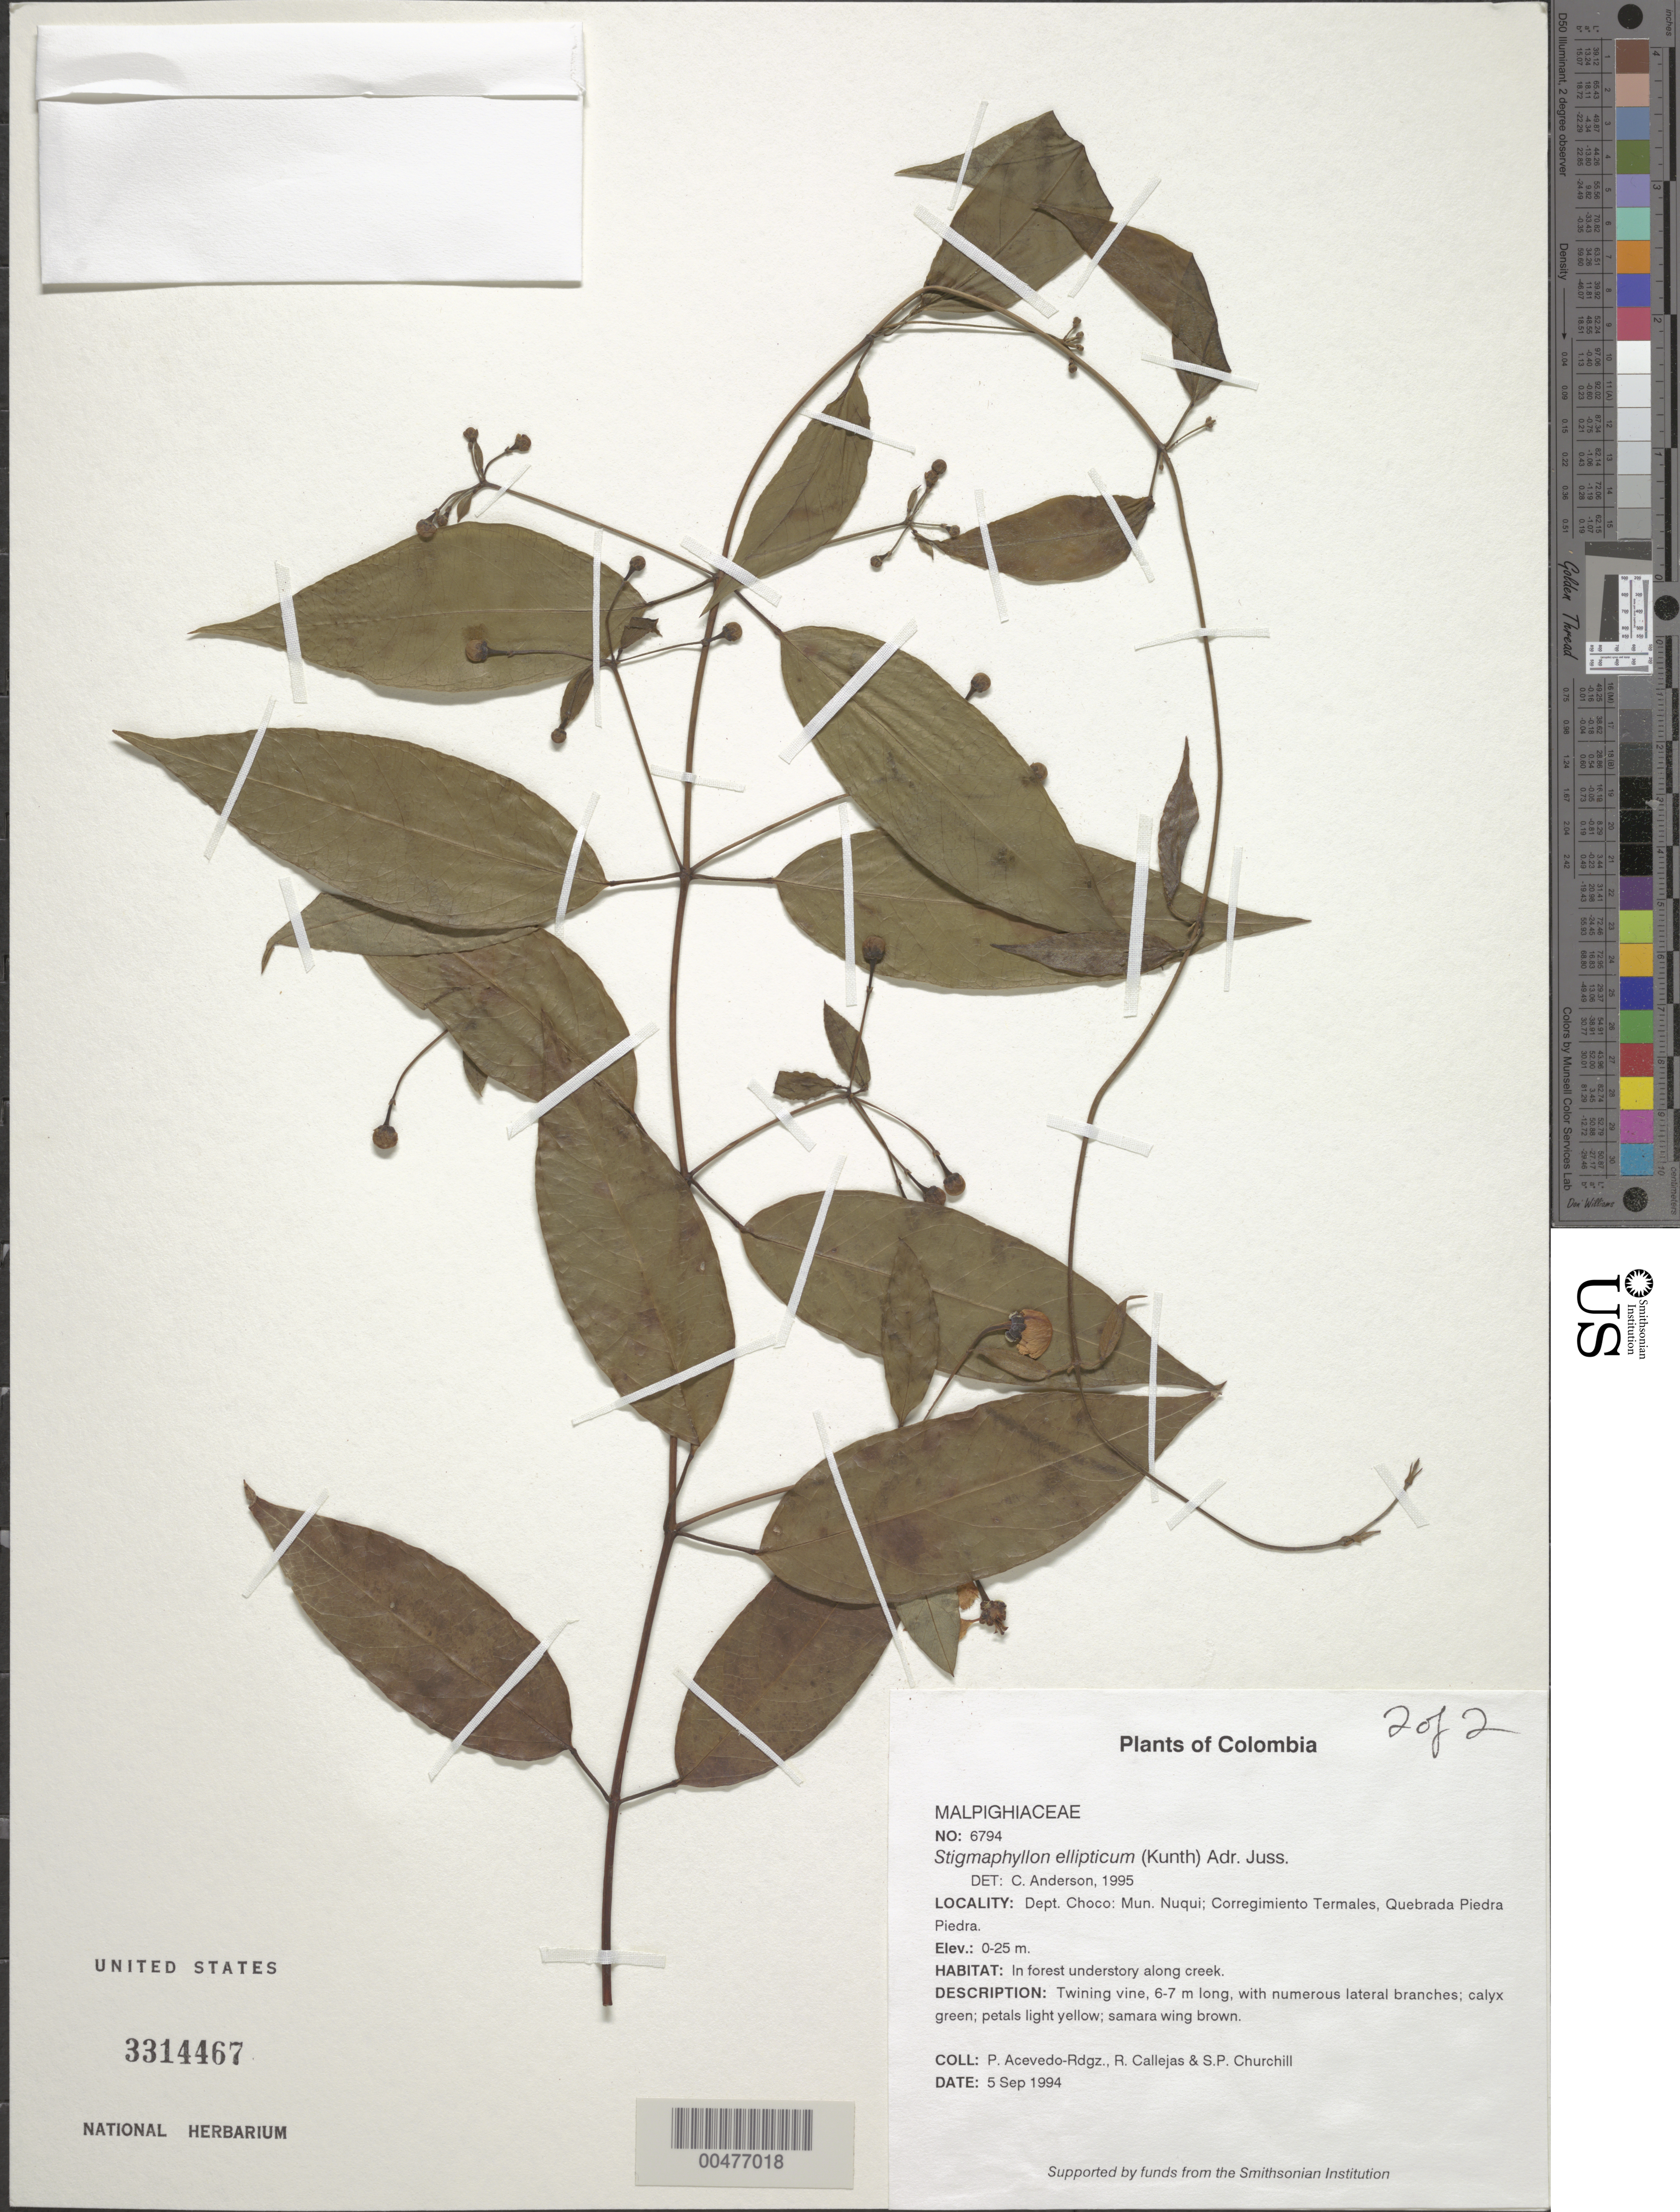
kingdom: Plantae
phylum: Tracheophyta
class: Magnoliopsida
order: Malpighiales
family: Malpighiaceae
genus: Stigmaphyllon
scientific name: Stigmaphyllon ellipticum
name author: (Kunth) A. Juss.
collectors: P. Acevedo-Rodr., R. Callejas & S. Churchill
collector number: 6794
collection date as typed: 05 Sep 1994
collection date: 1994-09-05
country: Colombia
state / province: Chocó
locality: Nuqui, Torregimiento Termales, Quebrada Piedra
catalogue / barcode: US 3314467